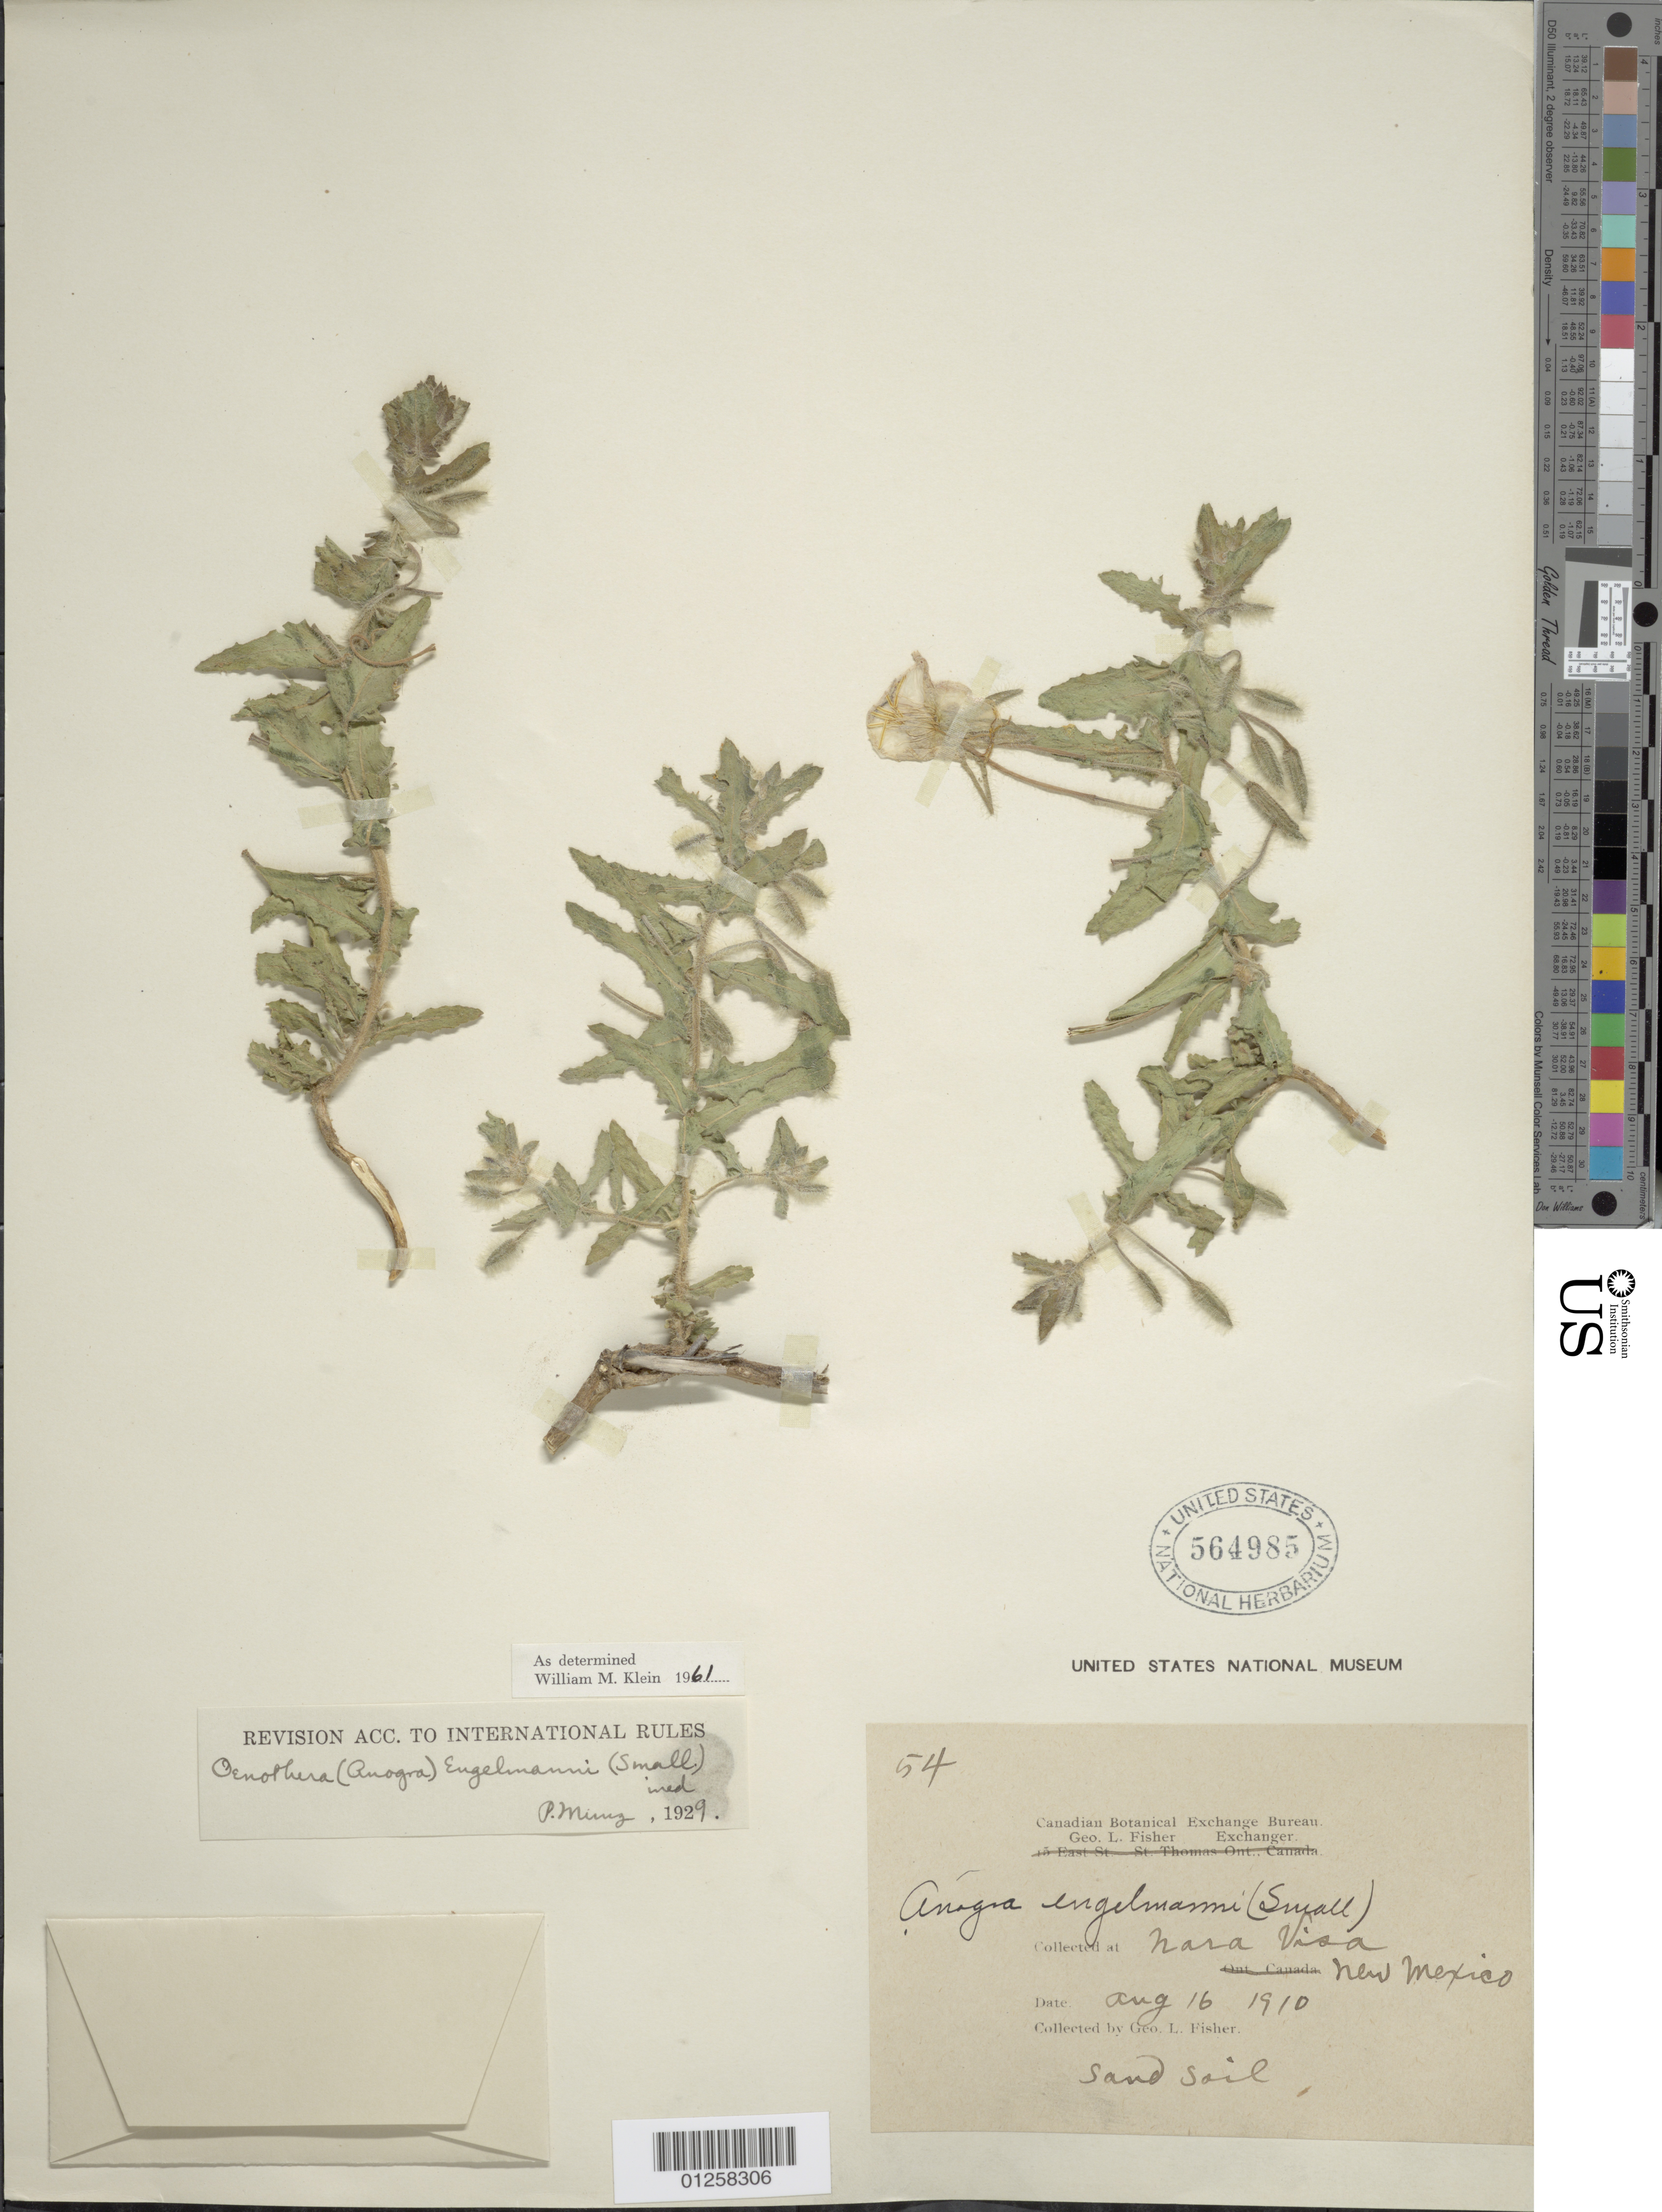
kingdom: Plantae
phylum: Tracheophyta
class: Magnoliopsida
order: Myrtales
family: Onagraceae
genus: Oenothera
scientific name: Oenothera engelmannii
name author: (Small) Munz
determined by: Klein, W. M.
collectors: G. L. Fisher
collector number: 54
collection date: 1910-08-16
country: United States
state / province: New Mexico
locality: Nara Visa.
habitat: Sand soil.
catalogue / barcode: US 564985